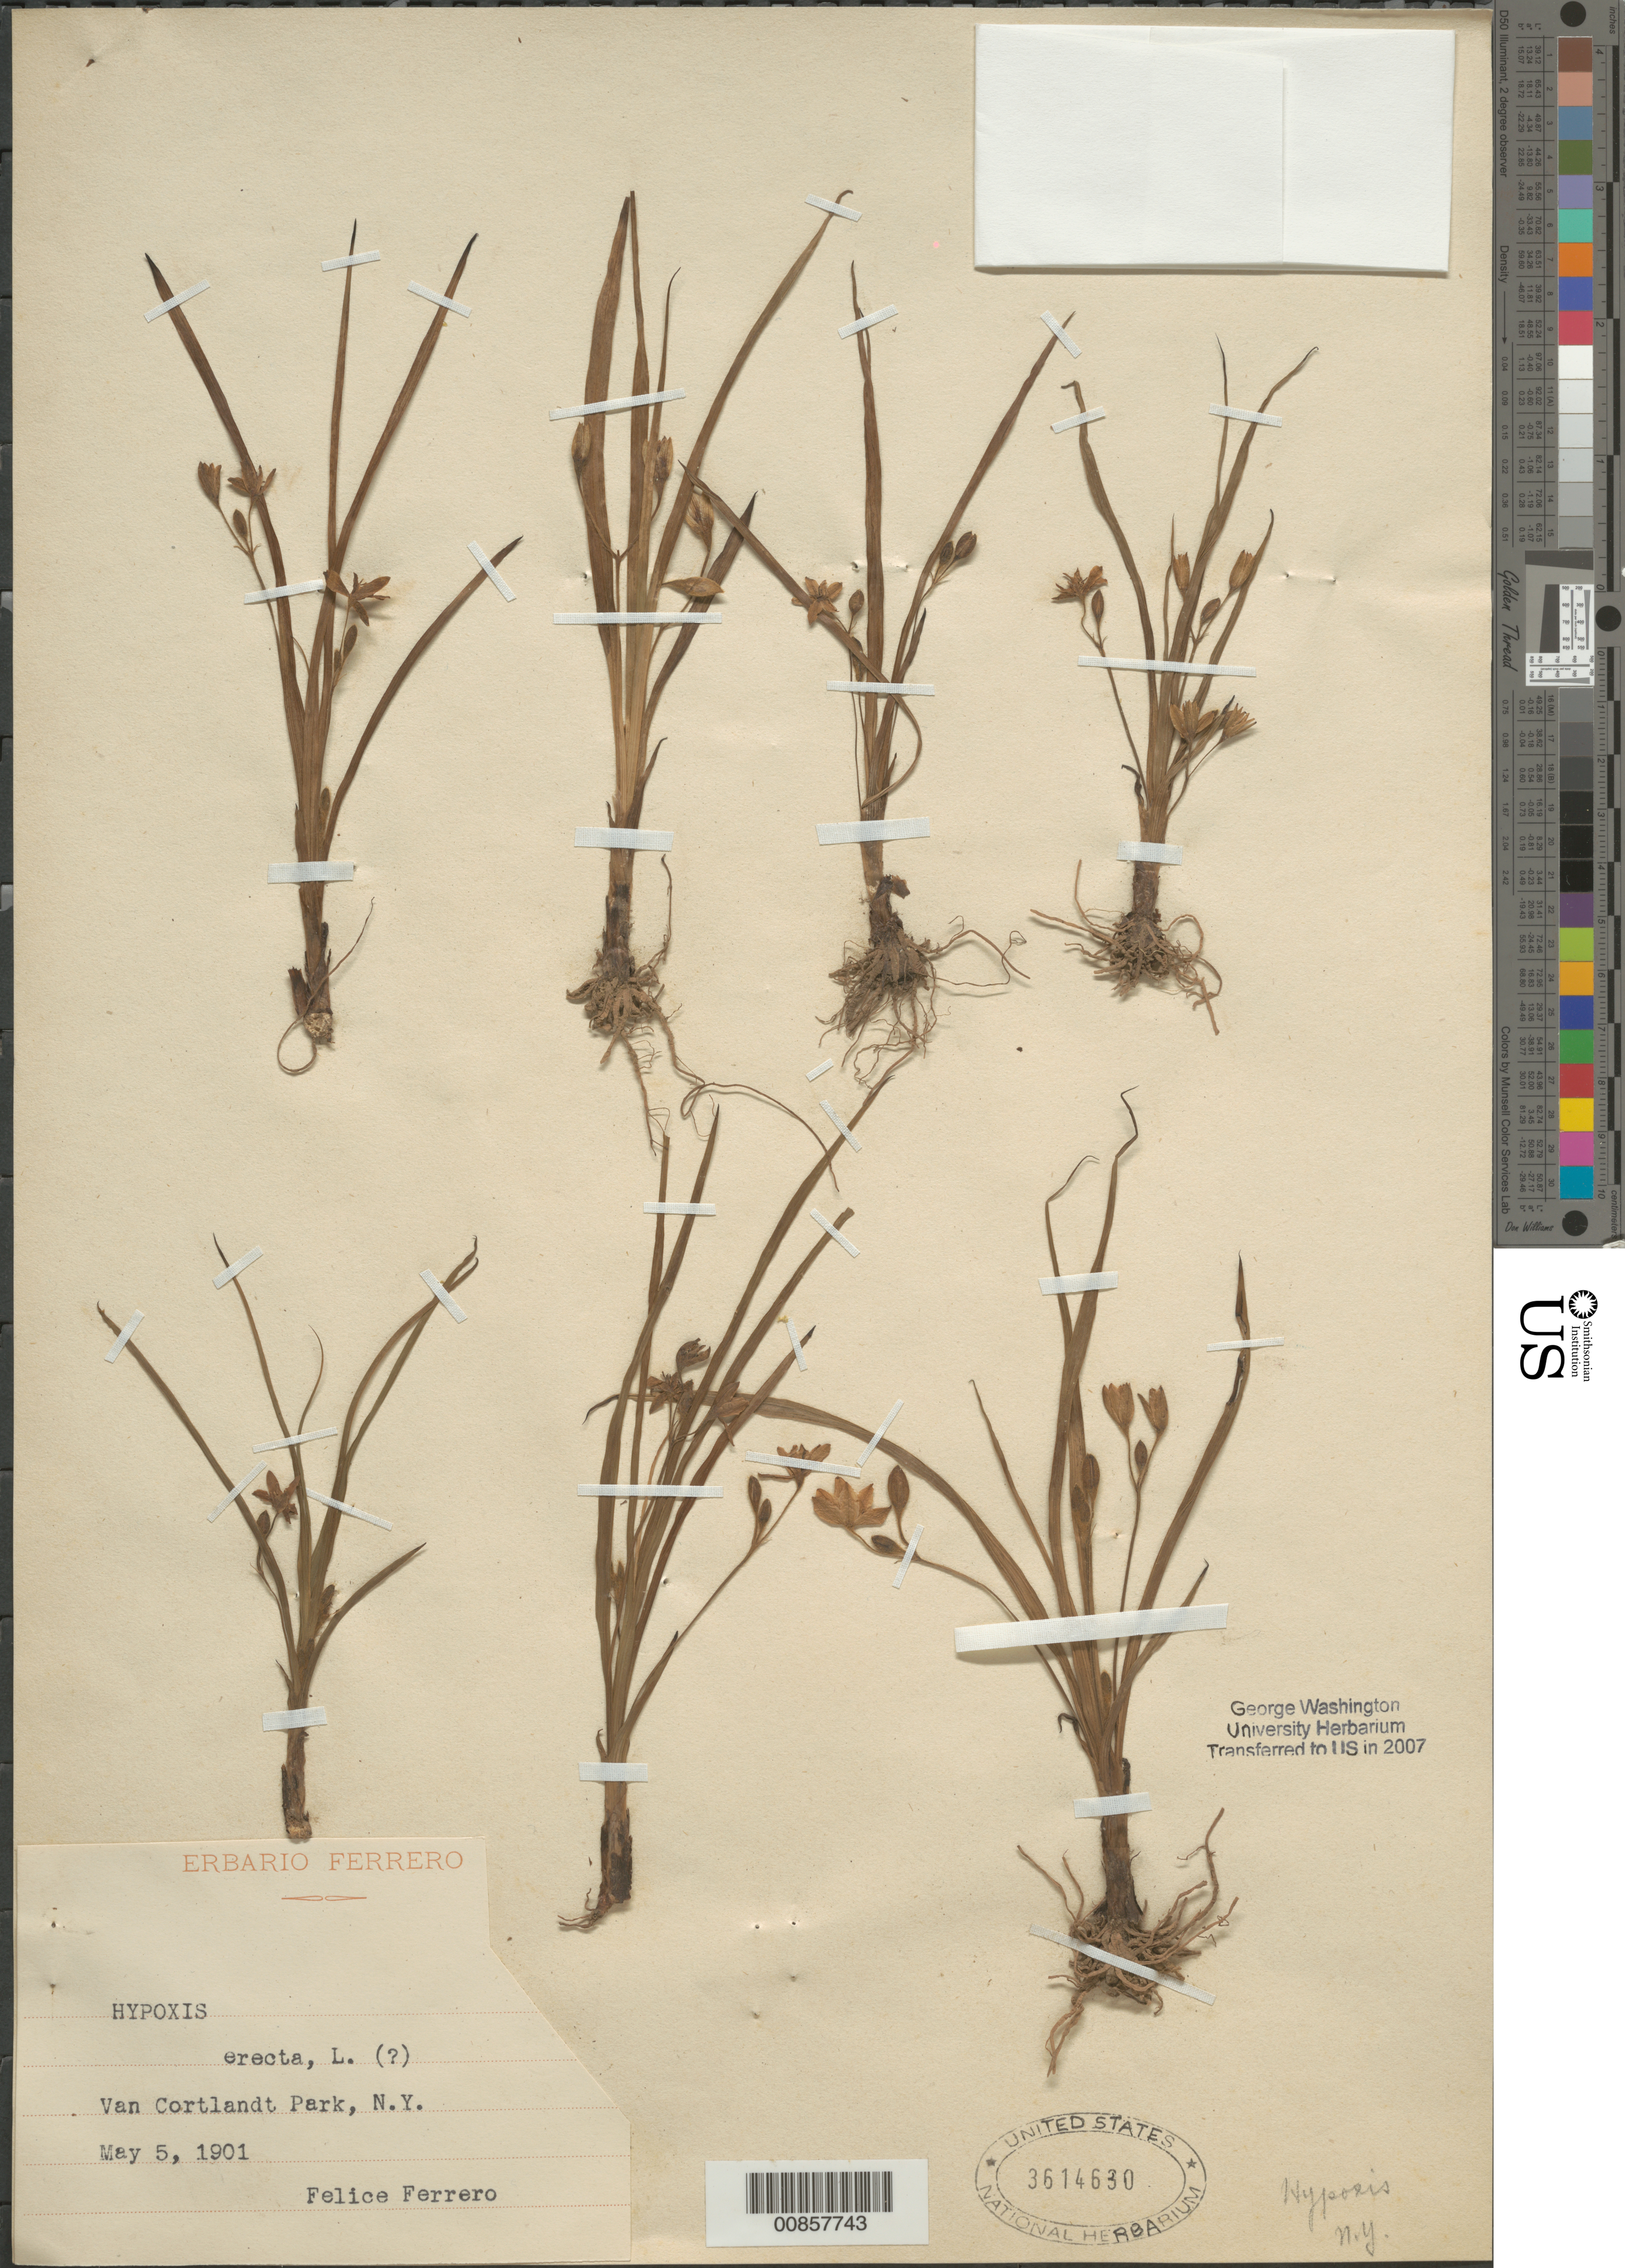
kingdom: Plantae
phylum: Tracheophyta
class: Liliopsida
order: Asparagales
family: Hypoxidaceae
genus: Hypoxis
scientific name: Hypoxis erecta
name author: L.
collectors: F. Ferrero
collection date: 1901-05-05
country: United States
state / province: New York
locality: Van Cortlandt Park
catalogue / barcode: US 3614630